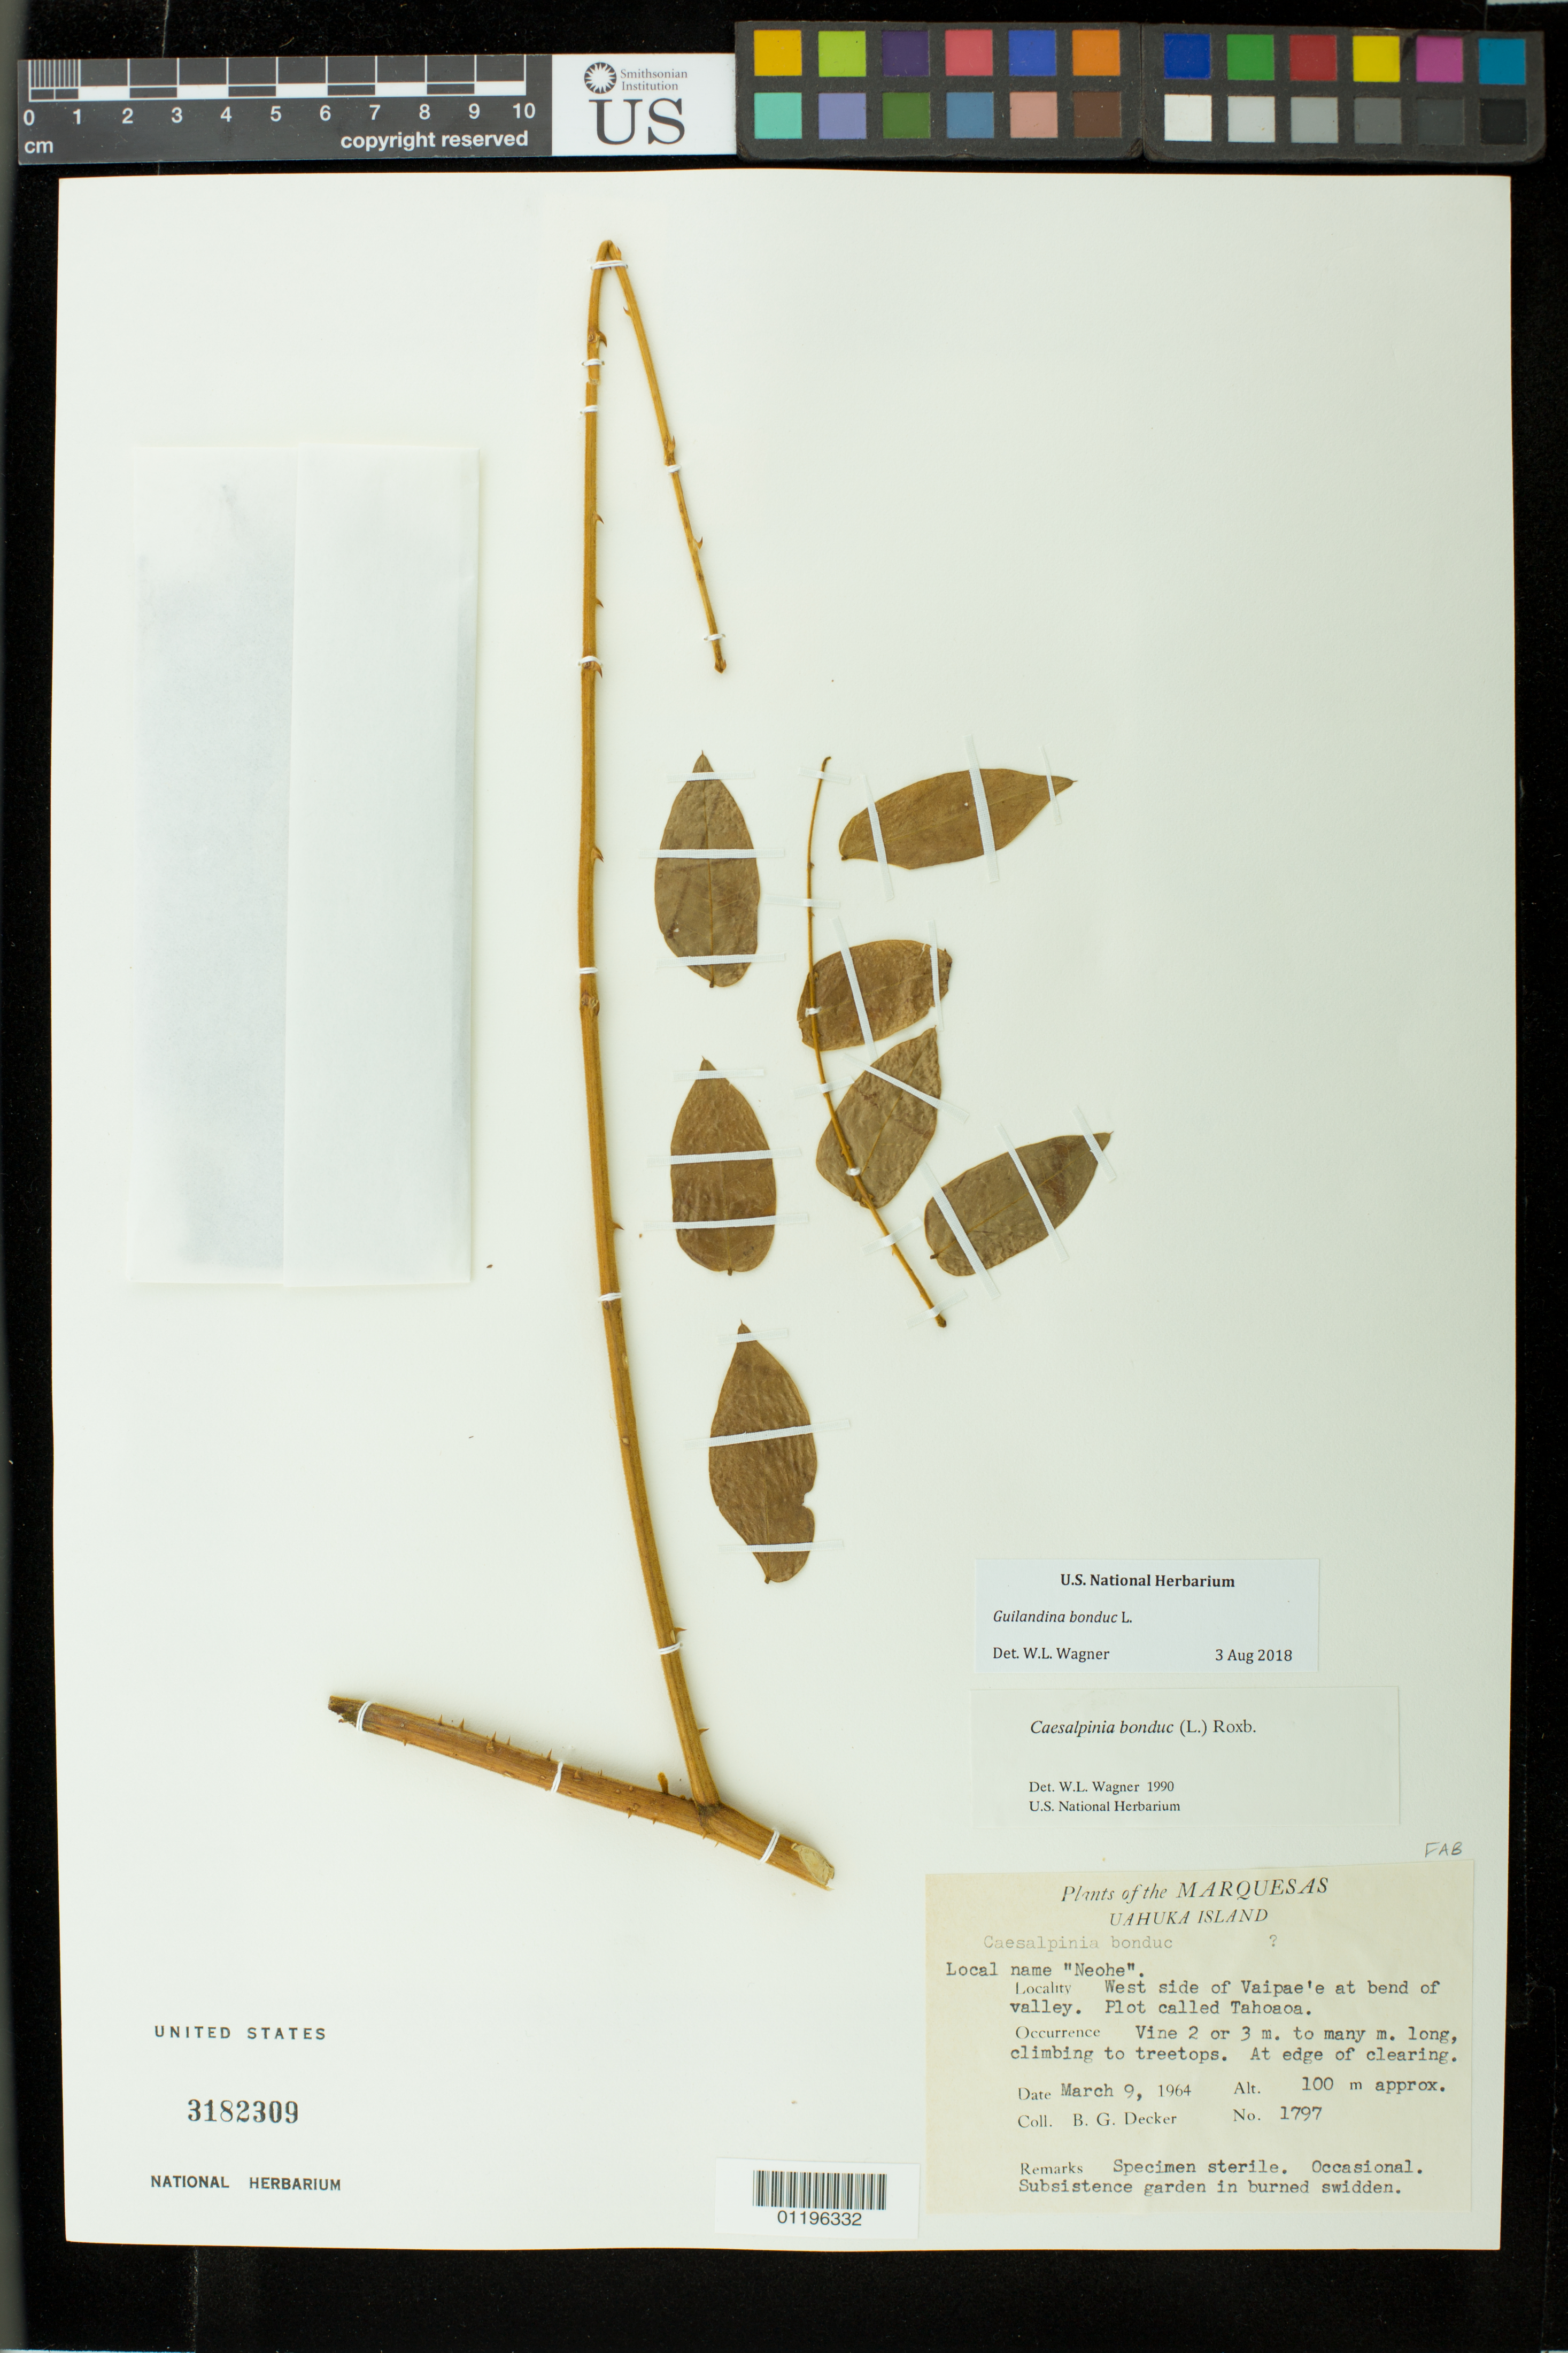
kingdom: Plantae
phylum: Tracheophyta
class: Magnoliopsida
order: Fabales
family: Fabaceae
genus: Guilandina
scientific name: Guilandina bonduc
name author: L.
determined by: Wagner, W. L., (BOT), Smithsonian Institution - National Museum of Natural History (UNITED STATES)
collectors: B. G. Decker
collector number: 1797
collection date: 1964-03-09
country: French Polynesia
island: Ua Huka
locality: W side of Vaipae'e at bend in valley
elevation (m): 100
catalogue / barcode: US 3182309